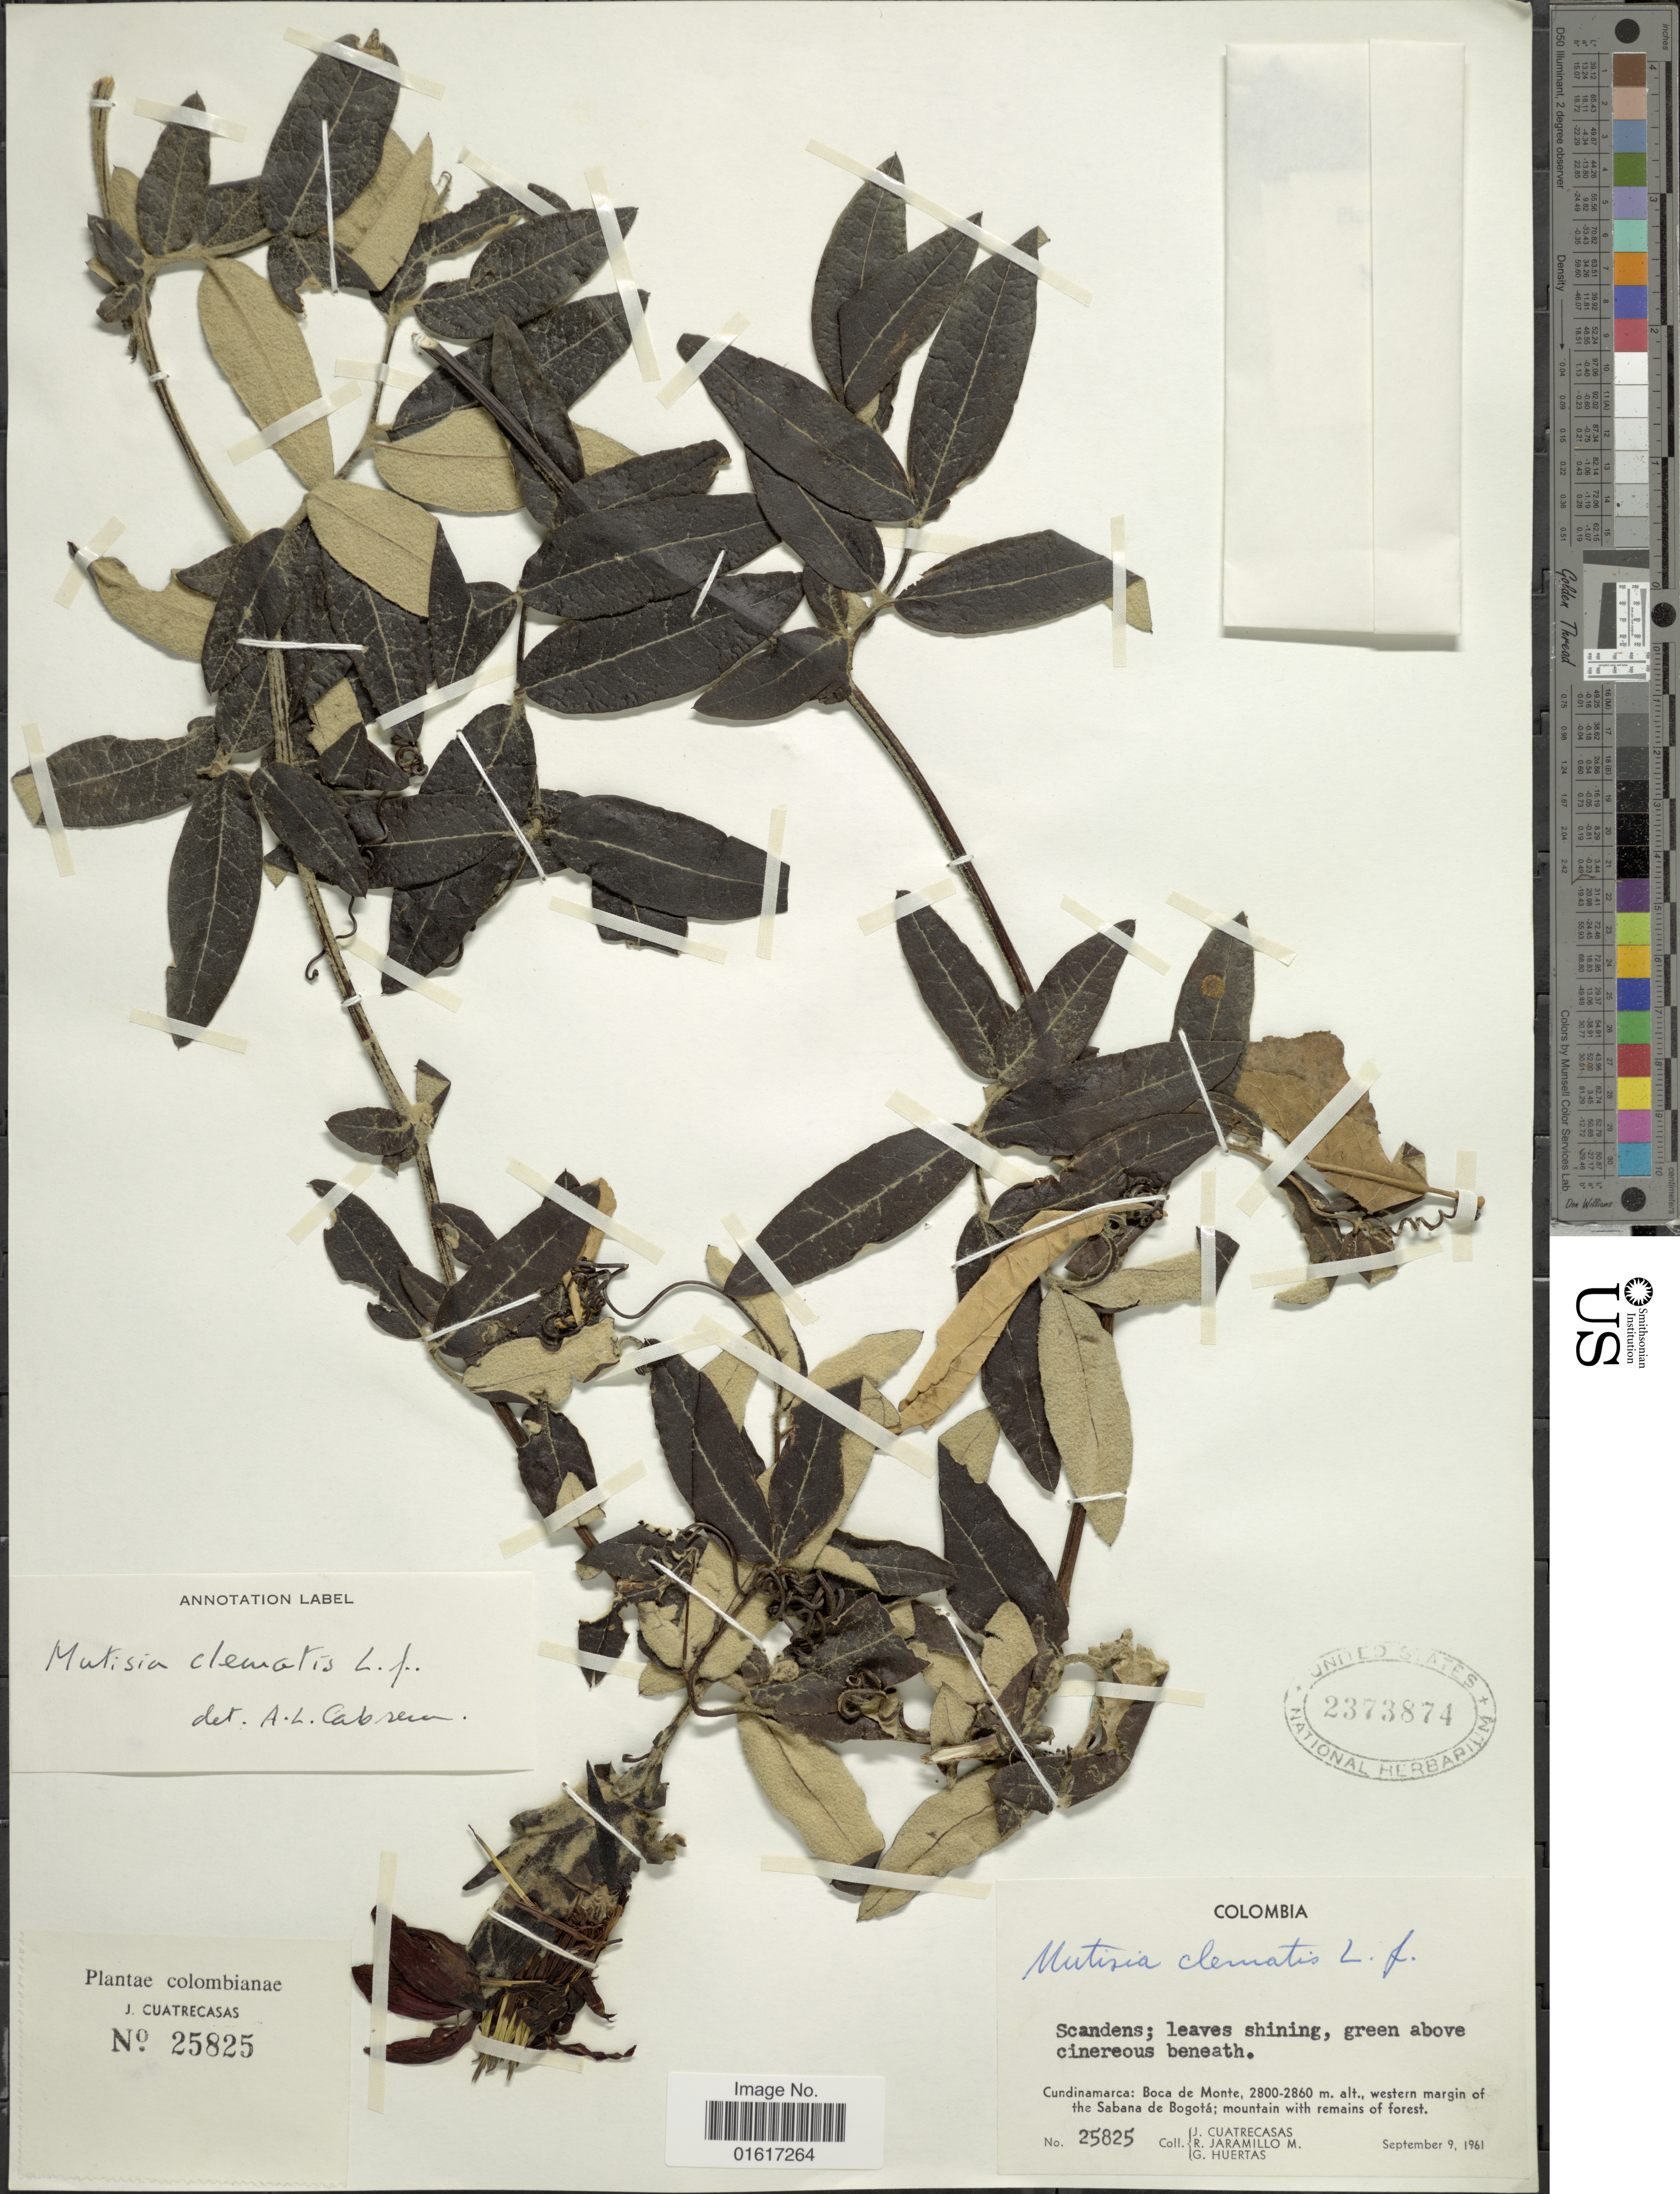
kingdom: Plantae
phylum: Tracheophyta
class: Magnoliopsida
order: Asterales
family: Asteraceae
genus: Mutisia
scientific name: Mutisia clematis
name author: L. f.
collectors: J. Cuatrecasas, R. Jaramillo M. & G. Huertas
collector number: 25825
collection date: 1961-09-09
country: Colombia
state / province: Cundinamarca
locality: Boca de Monte, western margin of the Sabana de Bogotá; mountains with remains of forest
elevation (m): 2800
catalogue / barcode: US 2373874